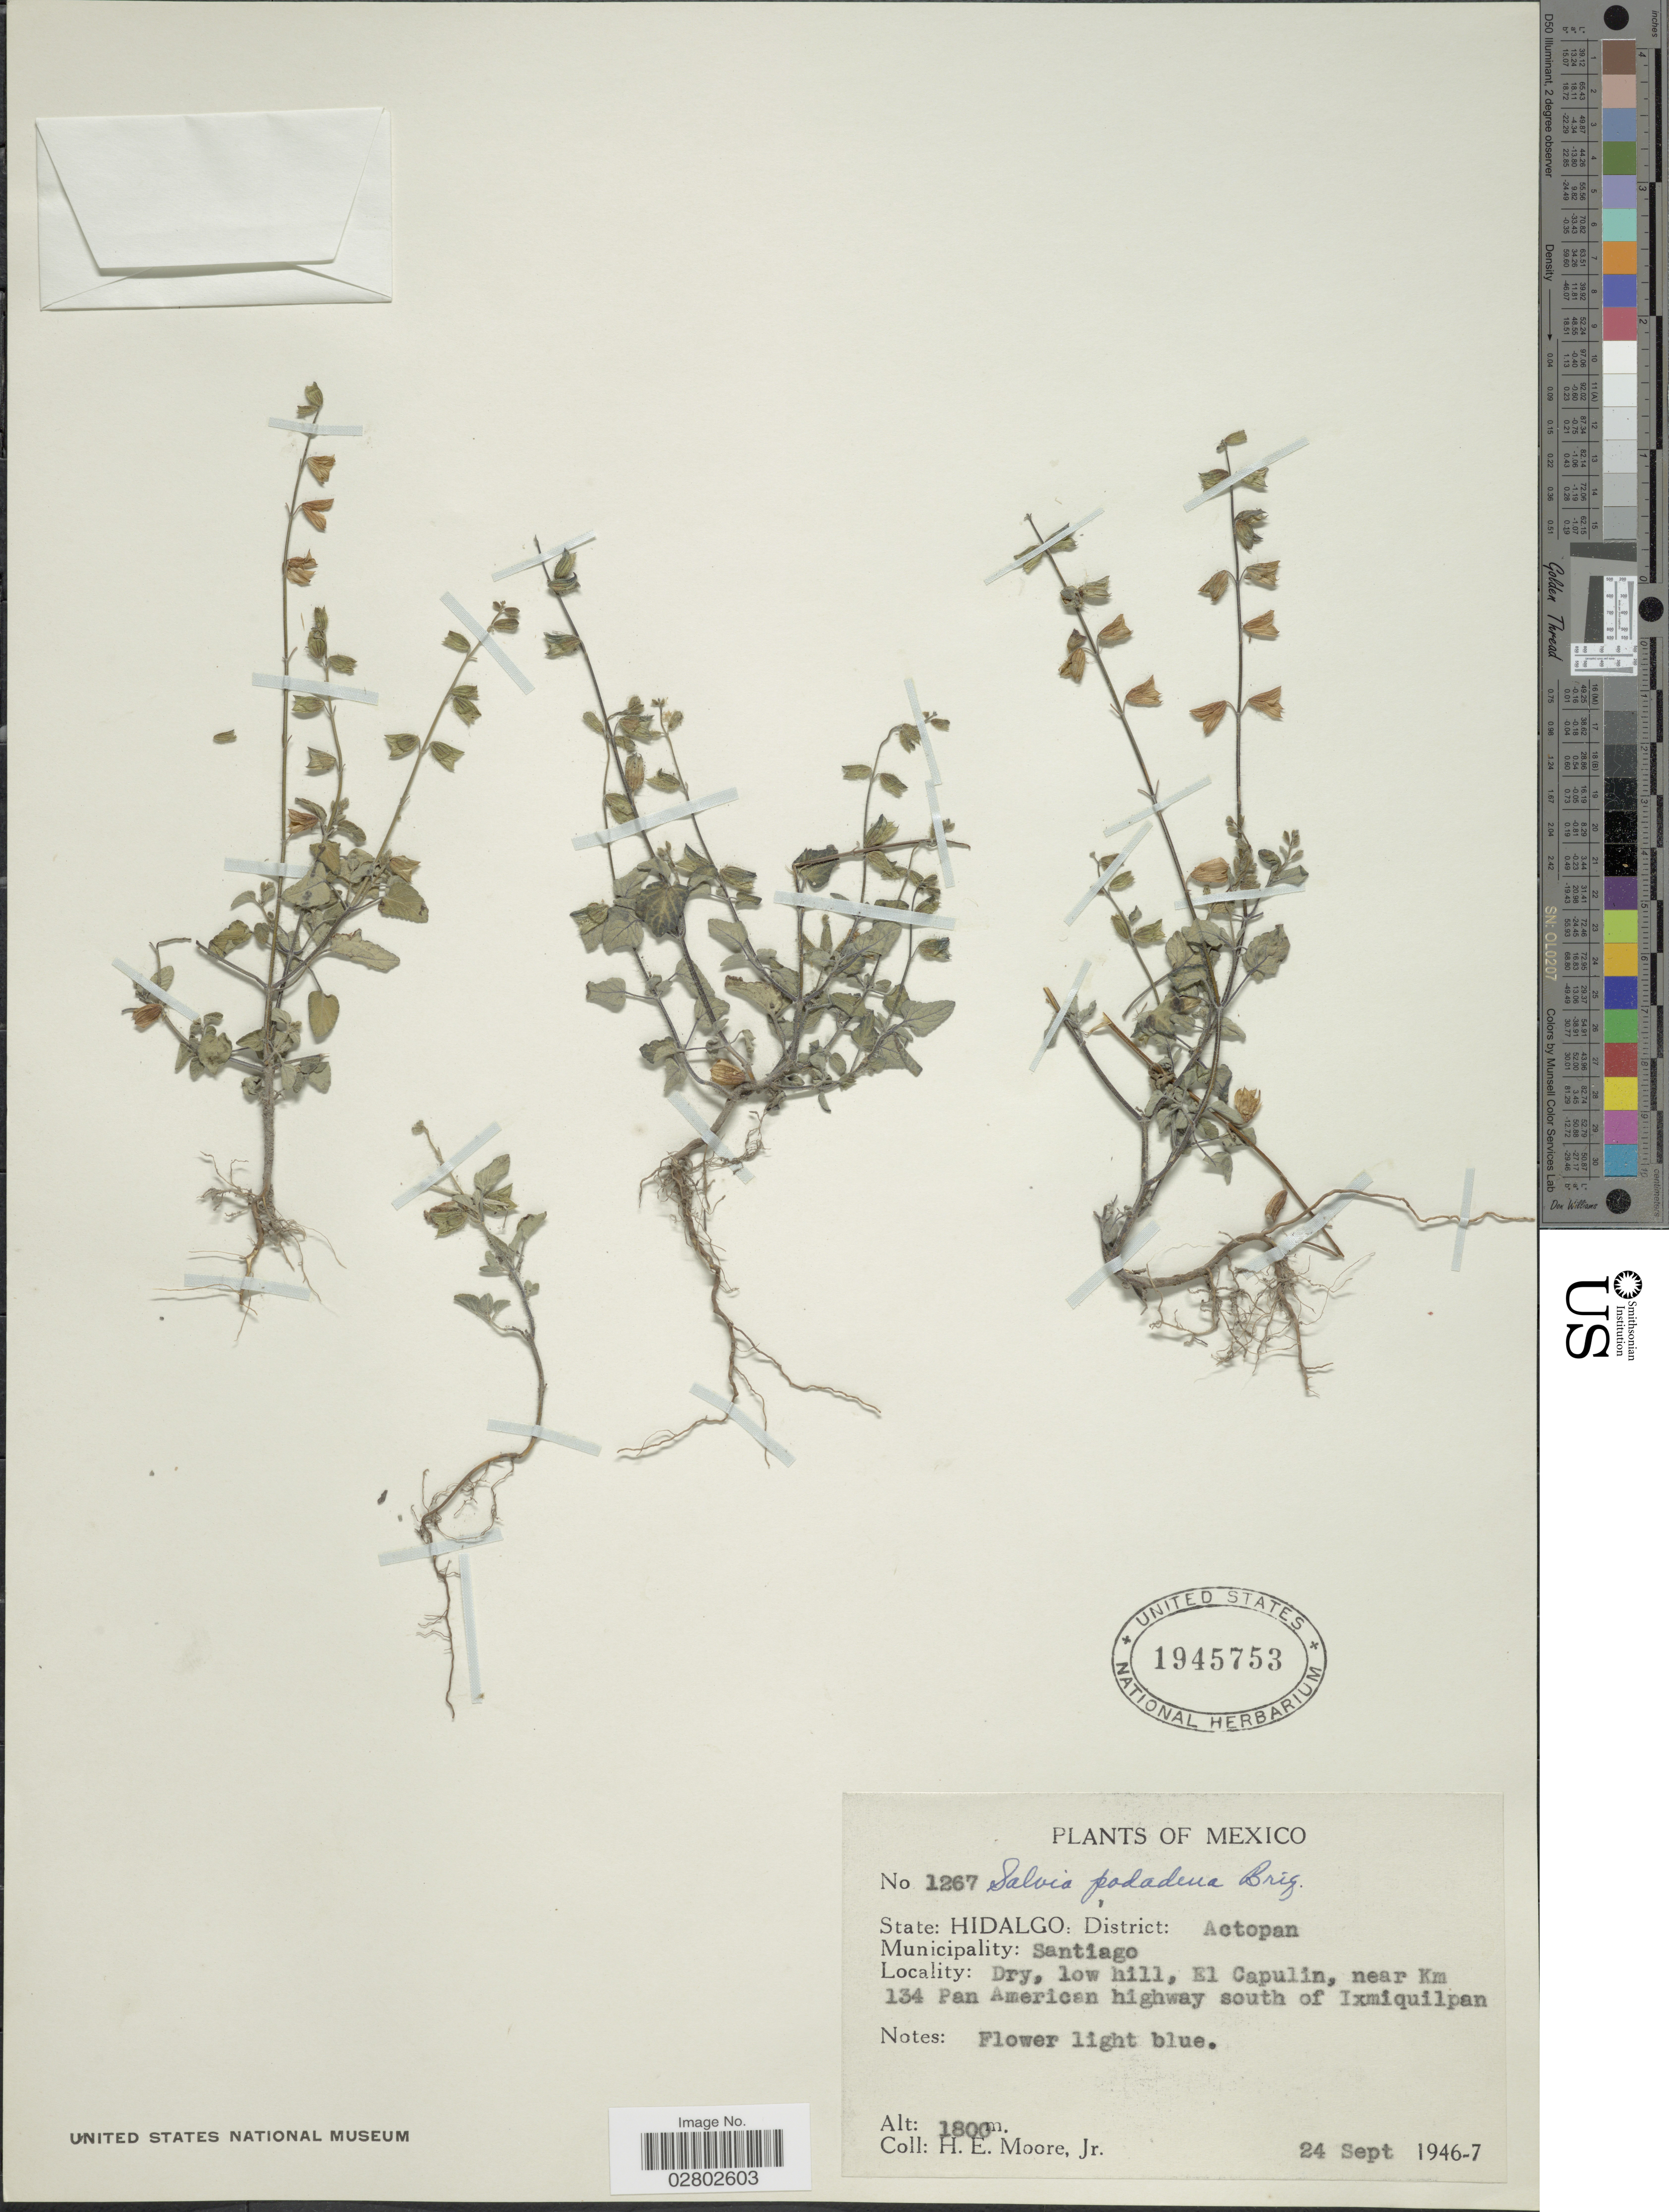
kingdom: Plantae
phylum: Tracheophyta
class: Magnoliopsida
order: Lamiales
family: Lamiaceae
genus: Salvia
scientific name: Salvia podadena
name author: Briq.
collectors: H. Moore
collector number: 1267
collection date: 1946-09-24/1947-09-24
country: Mexico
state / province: Hidalgo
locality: District: Actopan. Municipality: Santiago. Dry, low hill, El Capulin, near Km 134 Pan American highway south of Ixmiquilpan.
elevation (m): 1800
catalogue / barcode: US 1945753